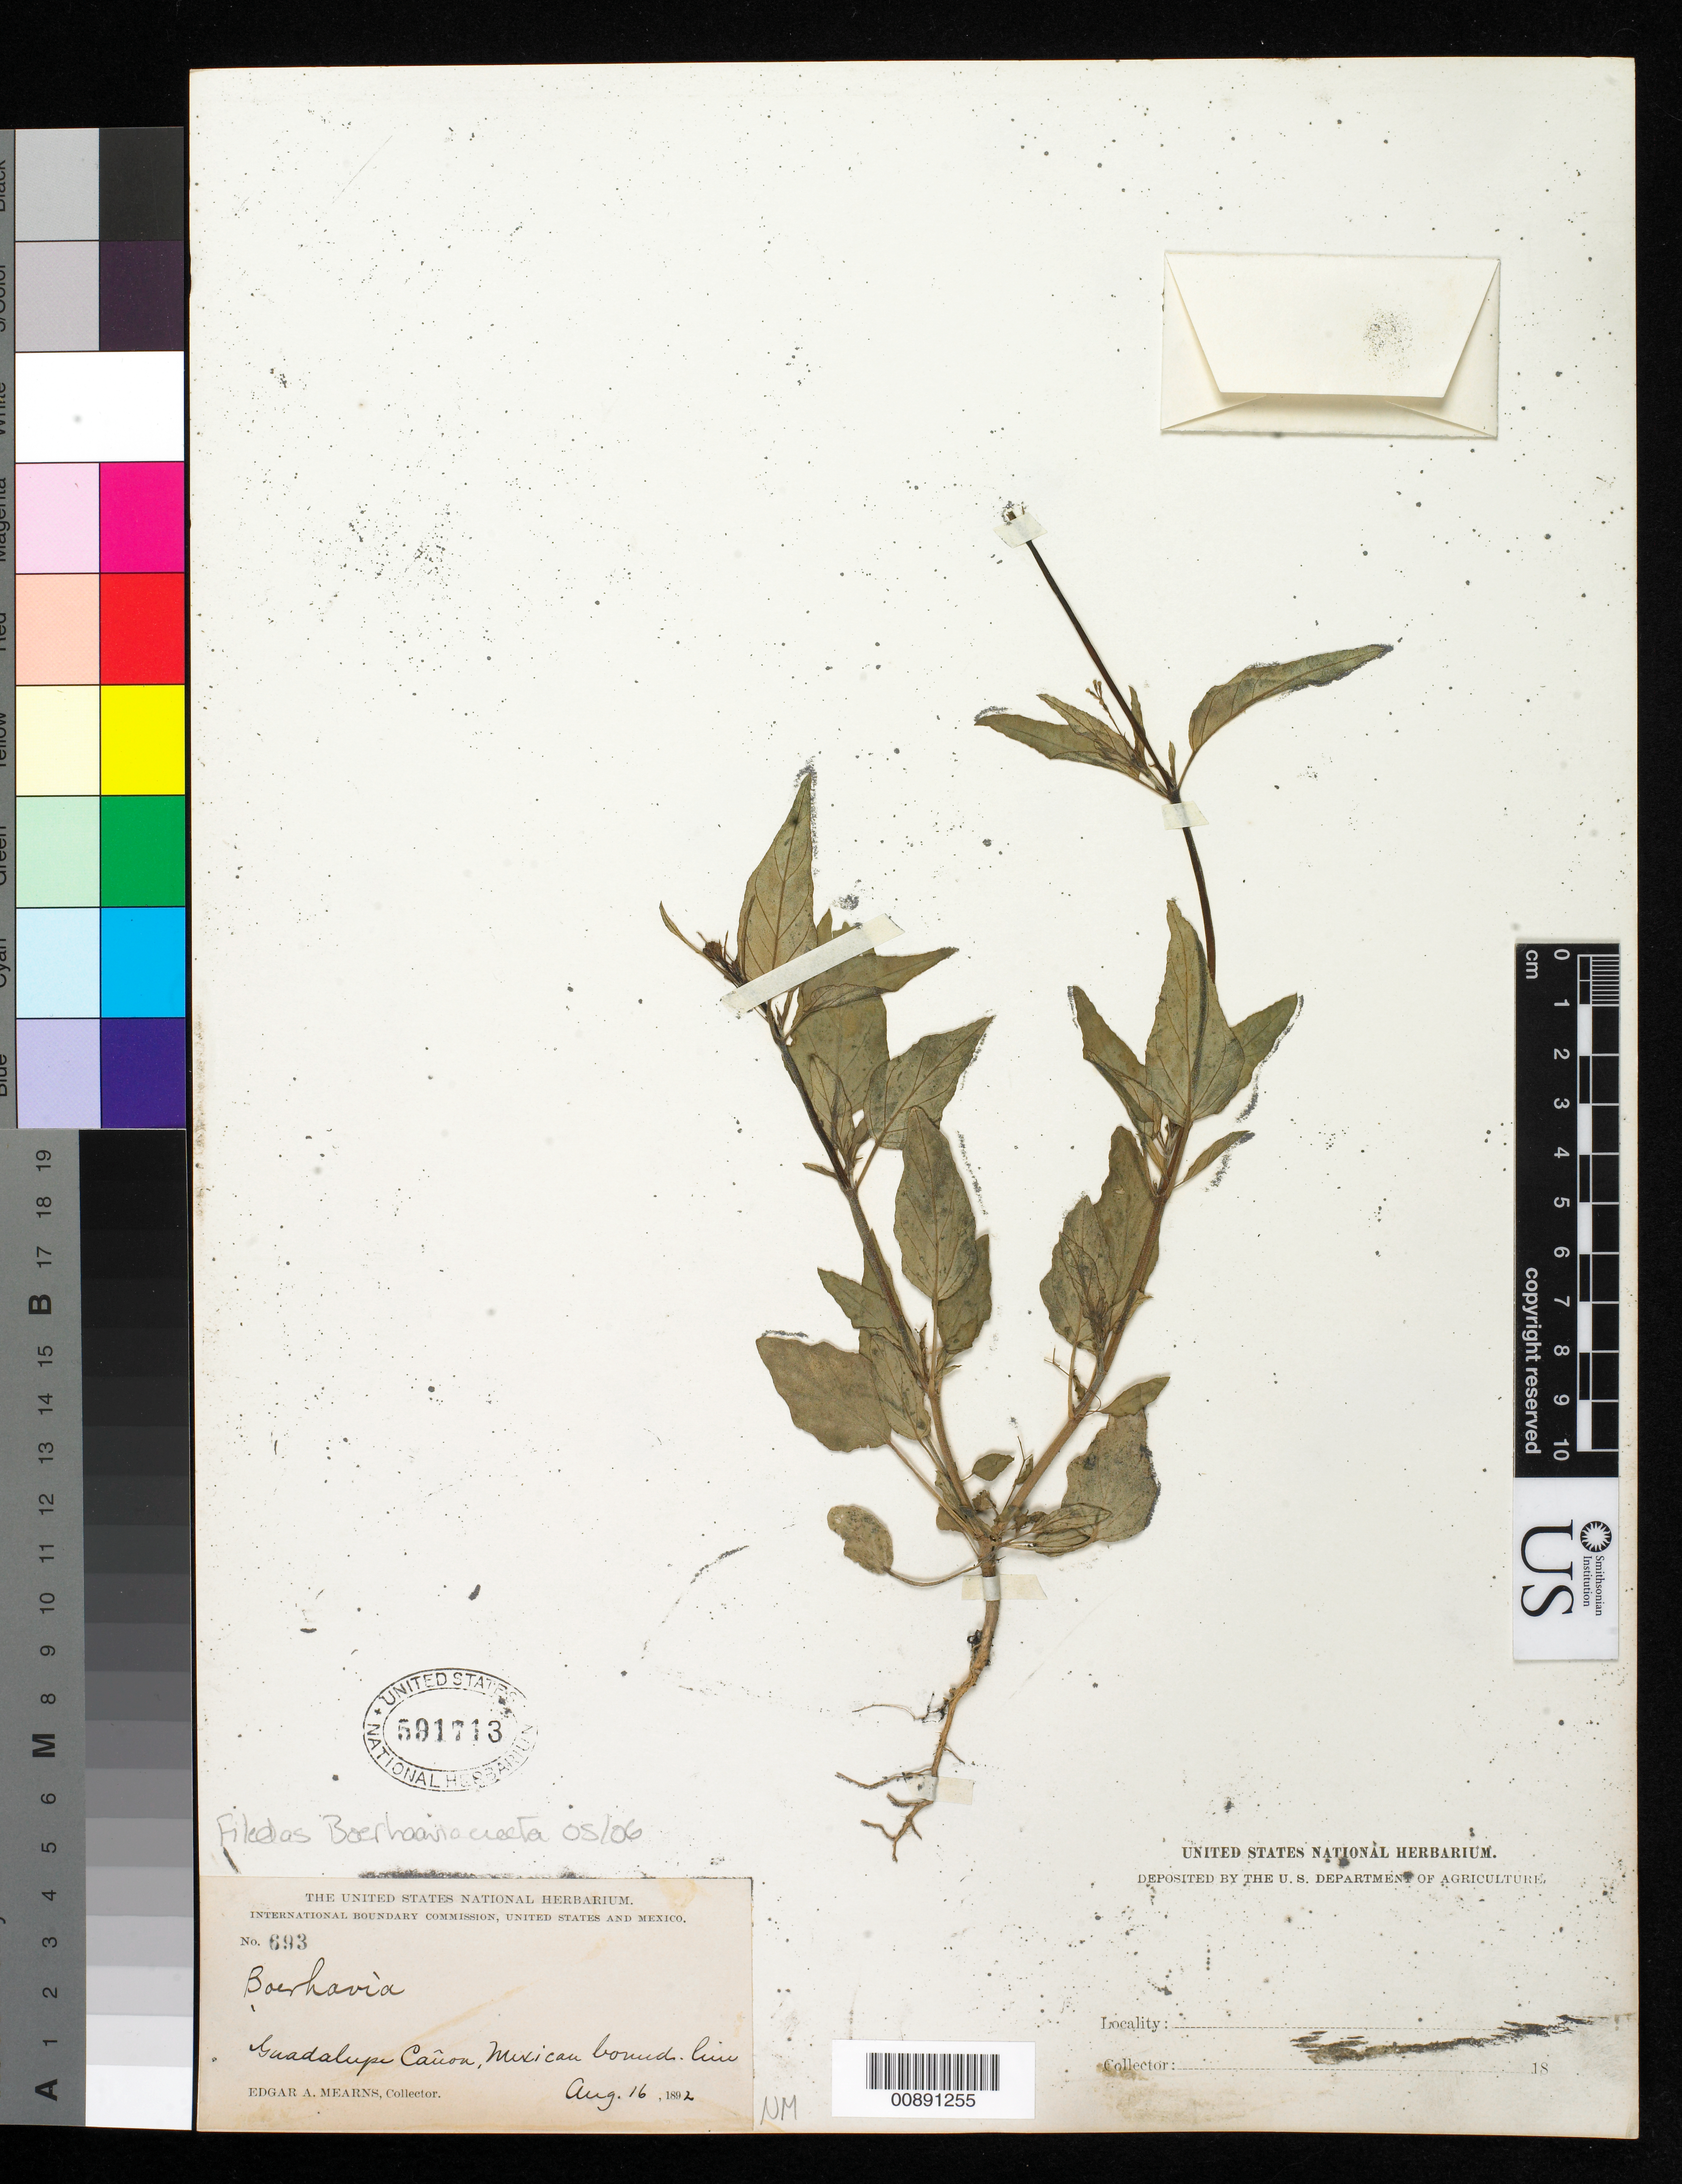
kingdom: Plantae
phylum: Tracheophyta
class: Magnoliopsida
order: Caryophyllales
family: Nyctaginaceae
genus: Boerhavia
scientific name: Boerhavia erecta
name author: L.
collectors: E. A. Mearns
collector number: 693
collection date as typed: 16 Aug 1892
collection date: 1892-08-16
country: United States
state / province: New Mexico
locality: Guadalupe Cañon, Mexican Boundary Line.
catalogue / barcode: US 591713